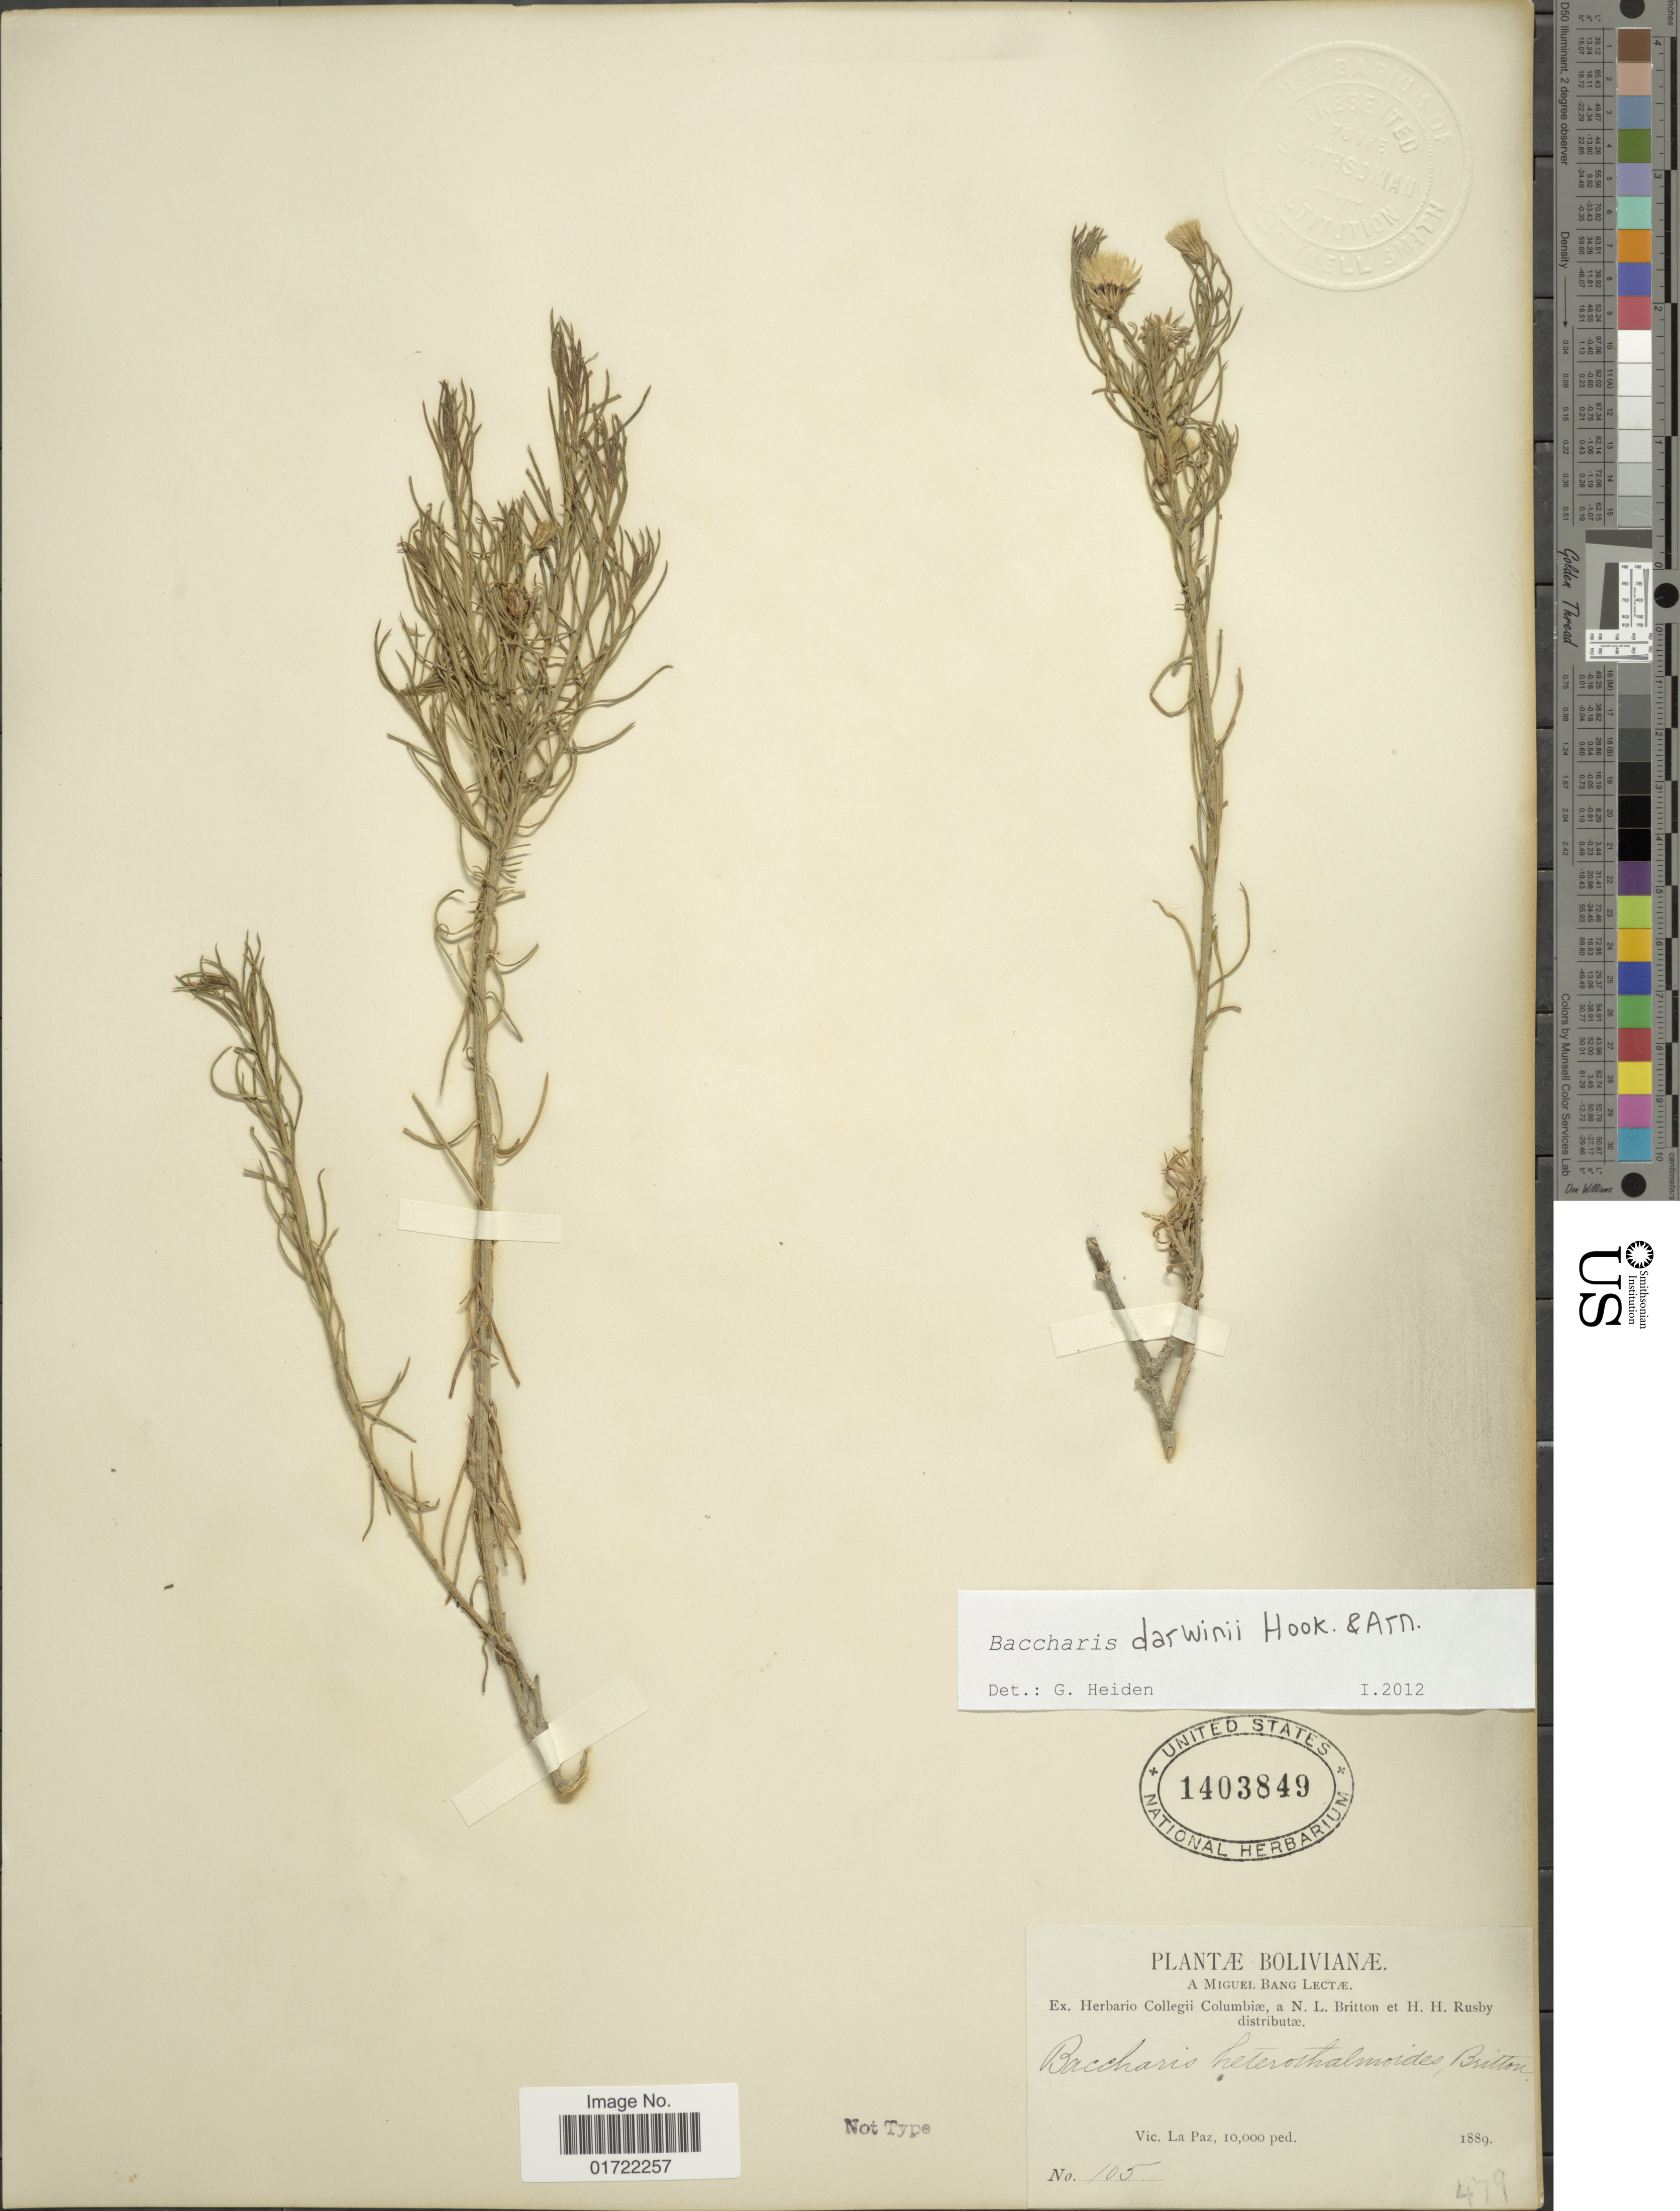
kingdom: Plantae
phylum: Tracheophyta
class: Magnoliopsida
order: Asterales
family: Asteraceae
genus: Baccharis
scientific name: Baccharis darwinii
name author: Hook. & Arn.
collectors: M. Bang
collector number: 105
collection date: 1889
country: Bolivia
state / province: La Paz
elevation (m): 3048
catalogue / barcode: US 1403849